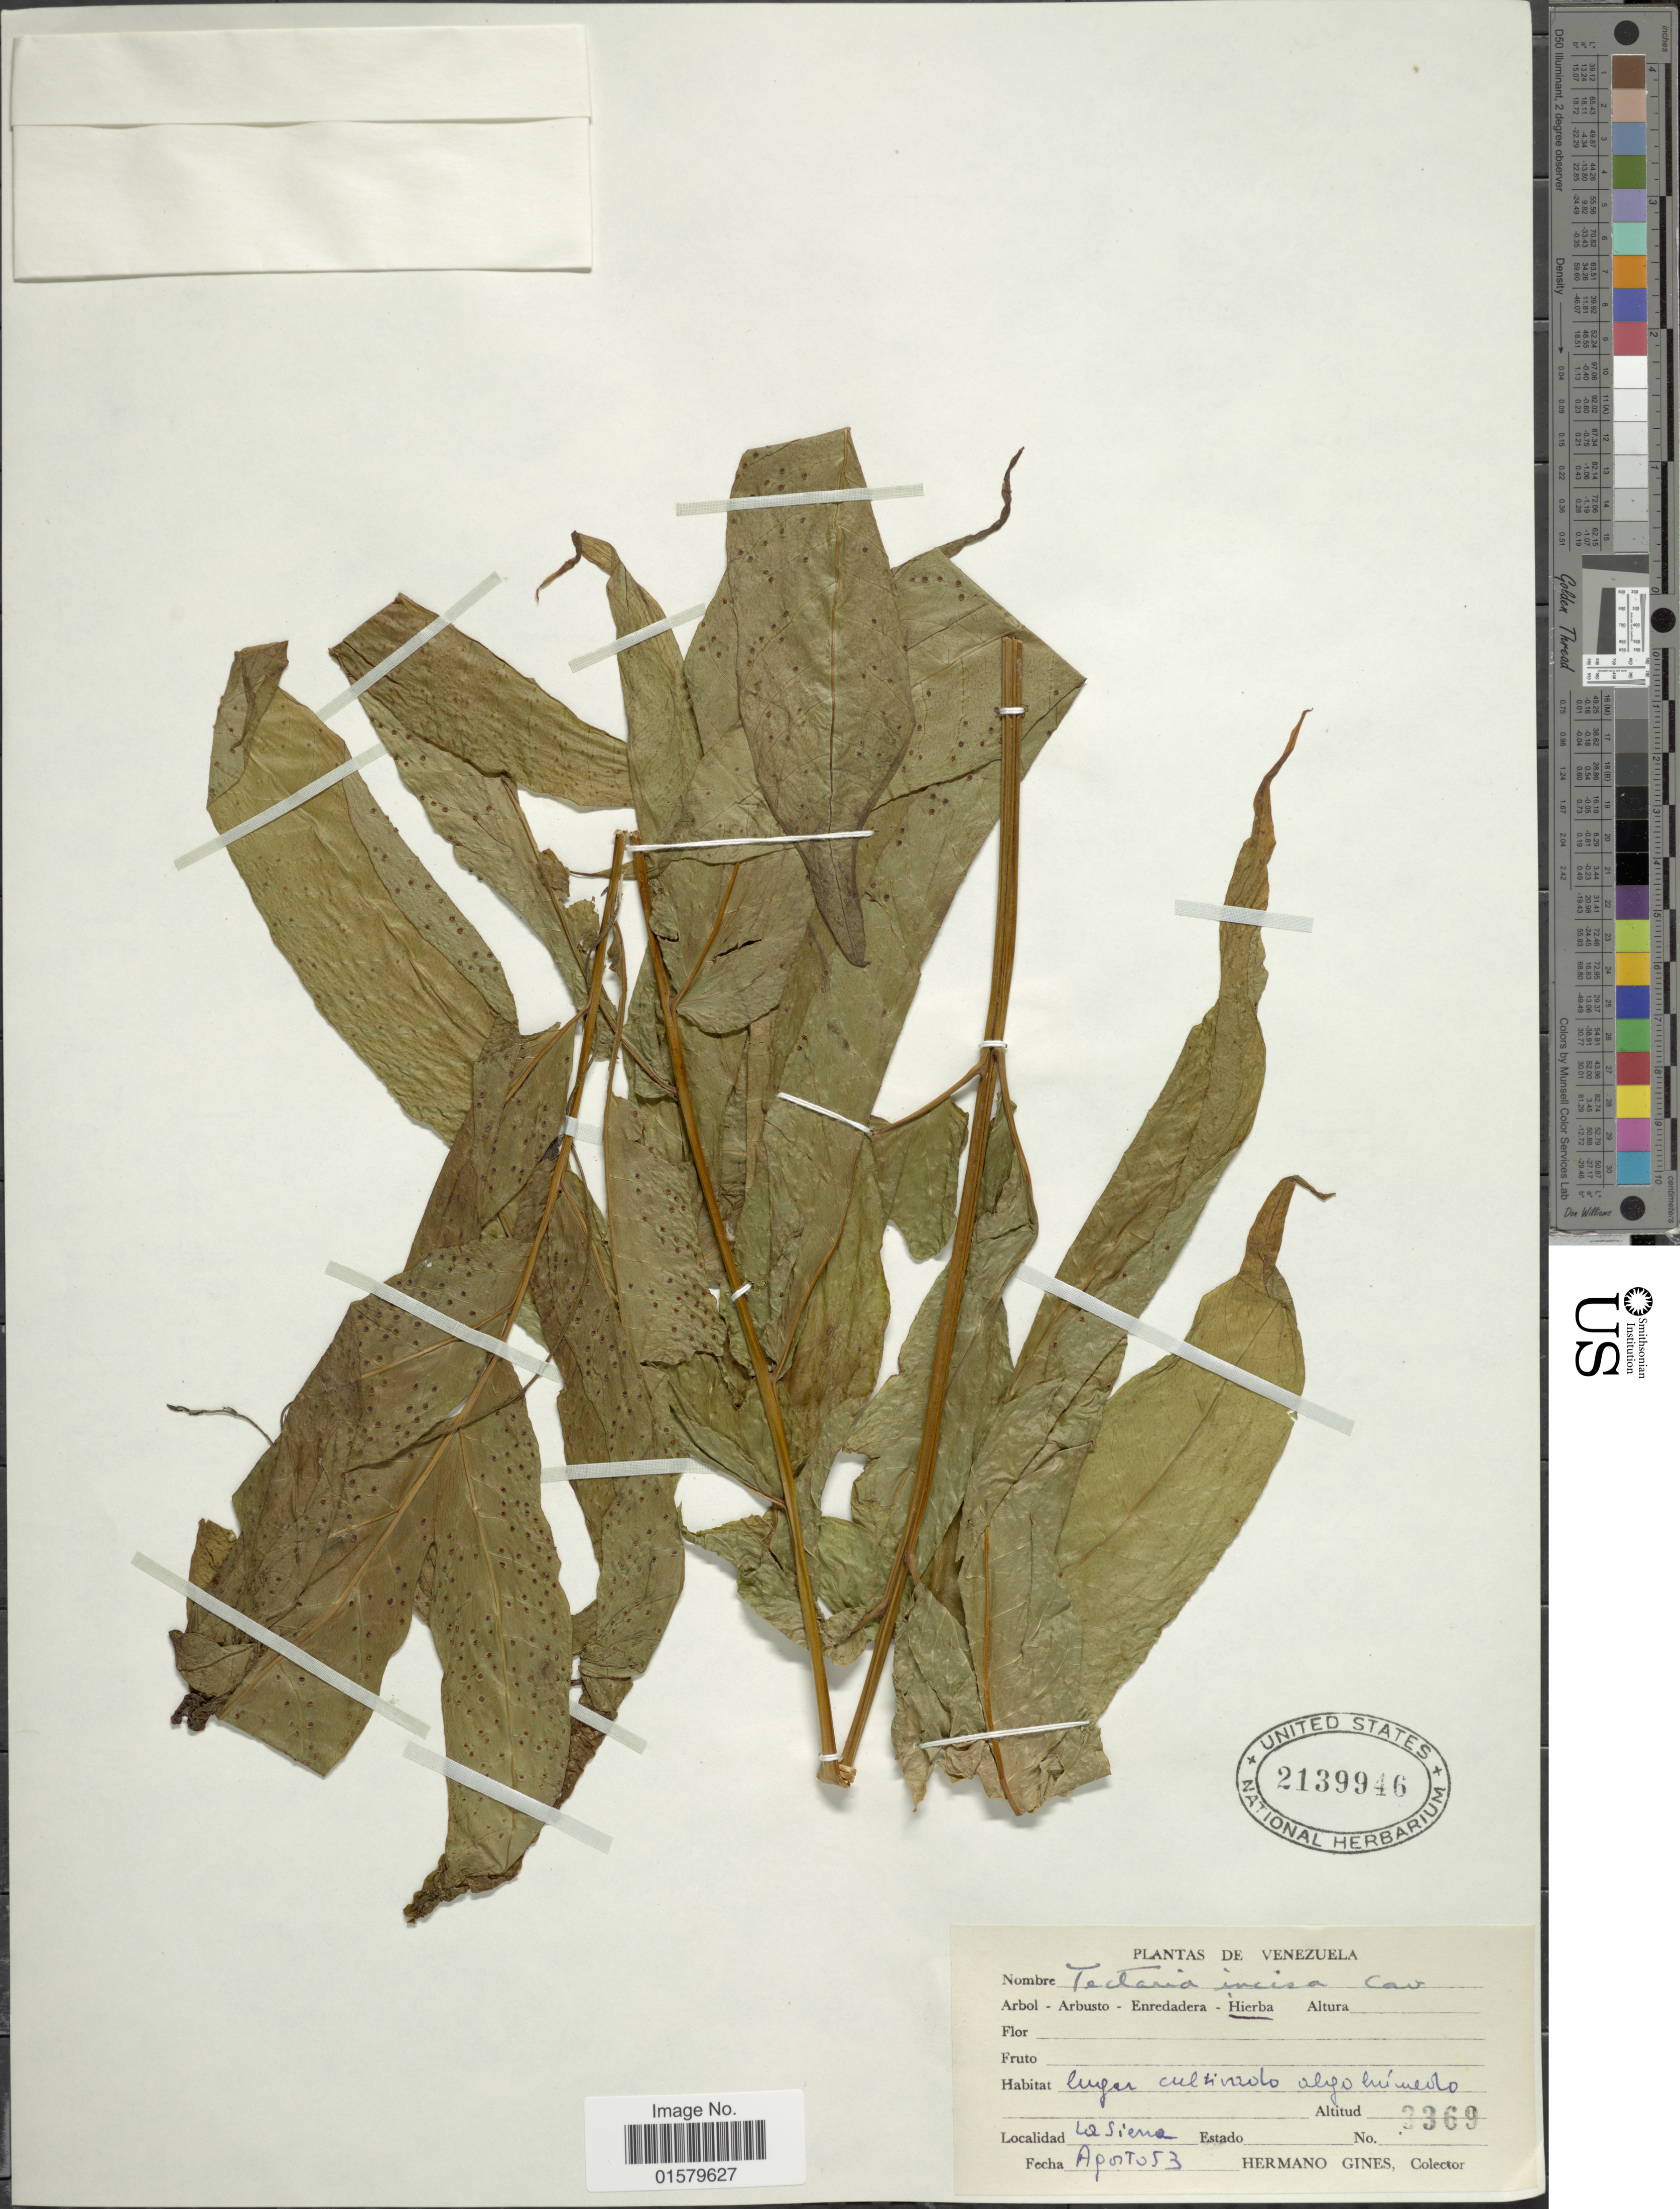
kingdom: Plantae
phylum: Tracheophyta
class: Polypodiopsida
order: Polypodiales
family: Tectariaceae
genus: Tectaria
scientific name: Tectaria incisa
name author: Cav.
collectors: Bro. Gines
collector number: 2369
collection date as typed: Transcribed d/m/y: /4/53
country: Venezuela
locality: Cugar cultivado algo humedo, La Siena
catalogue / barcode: US 2139946